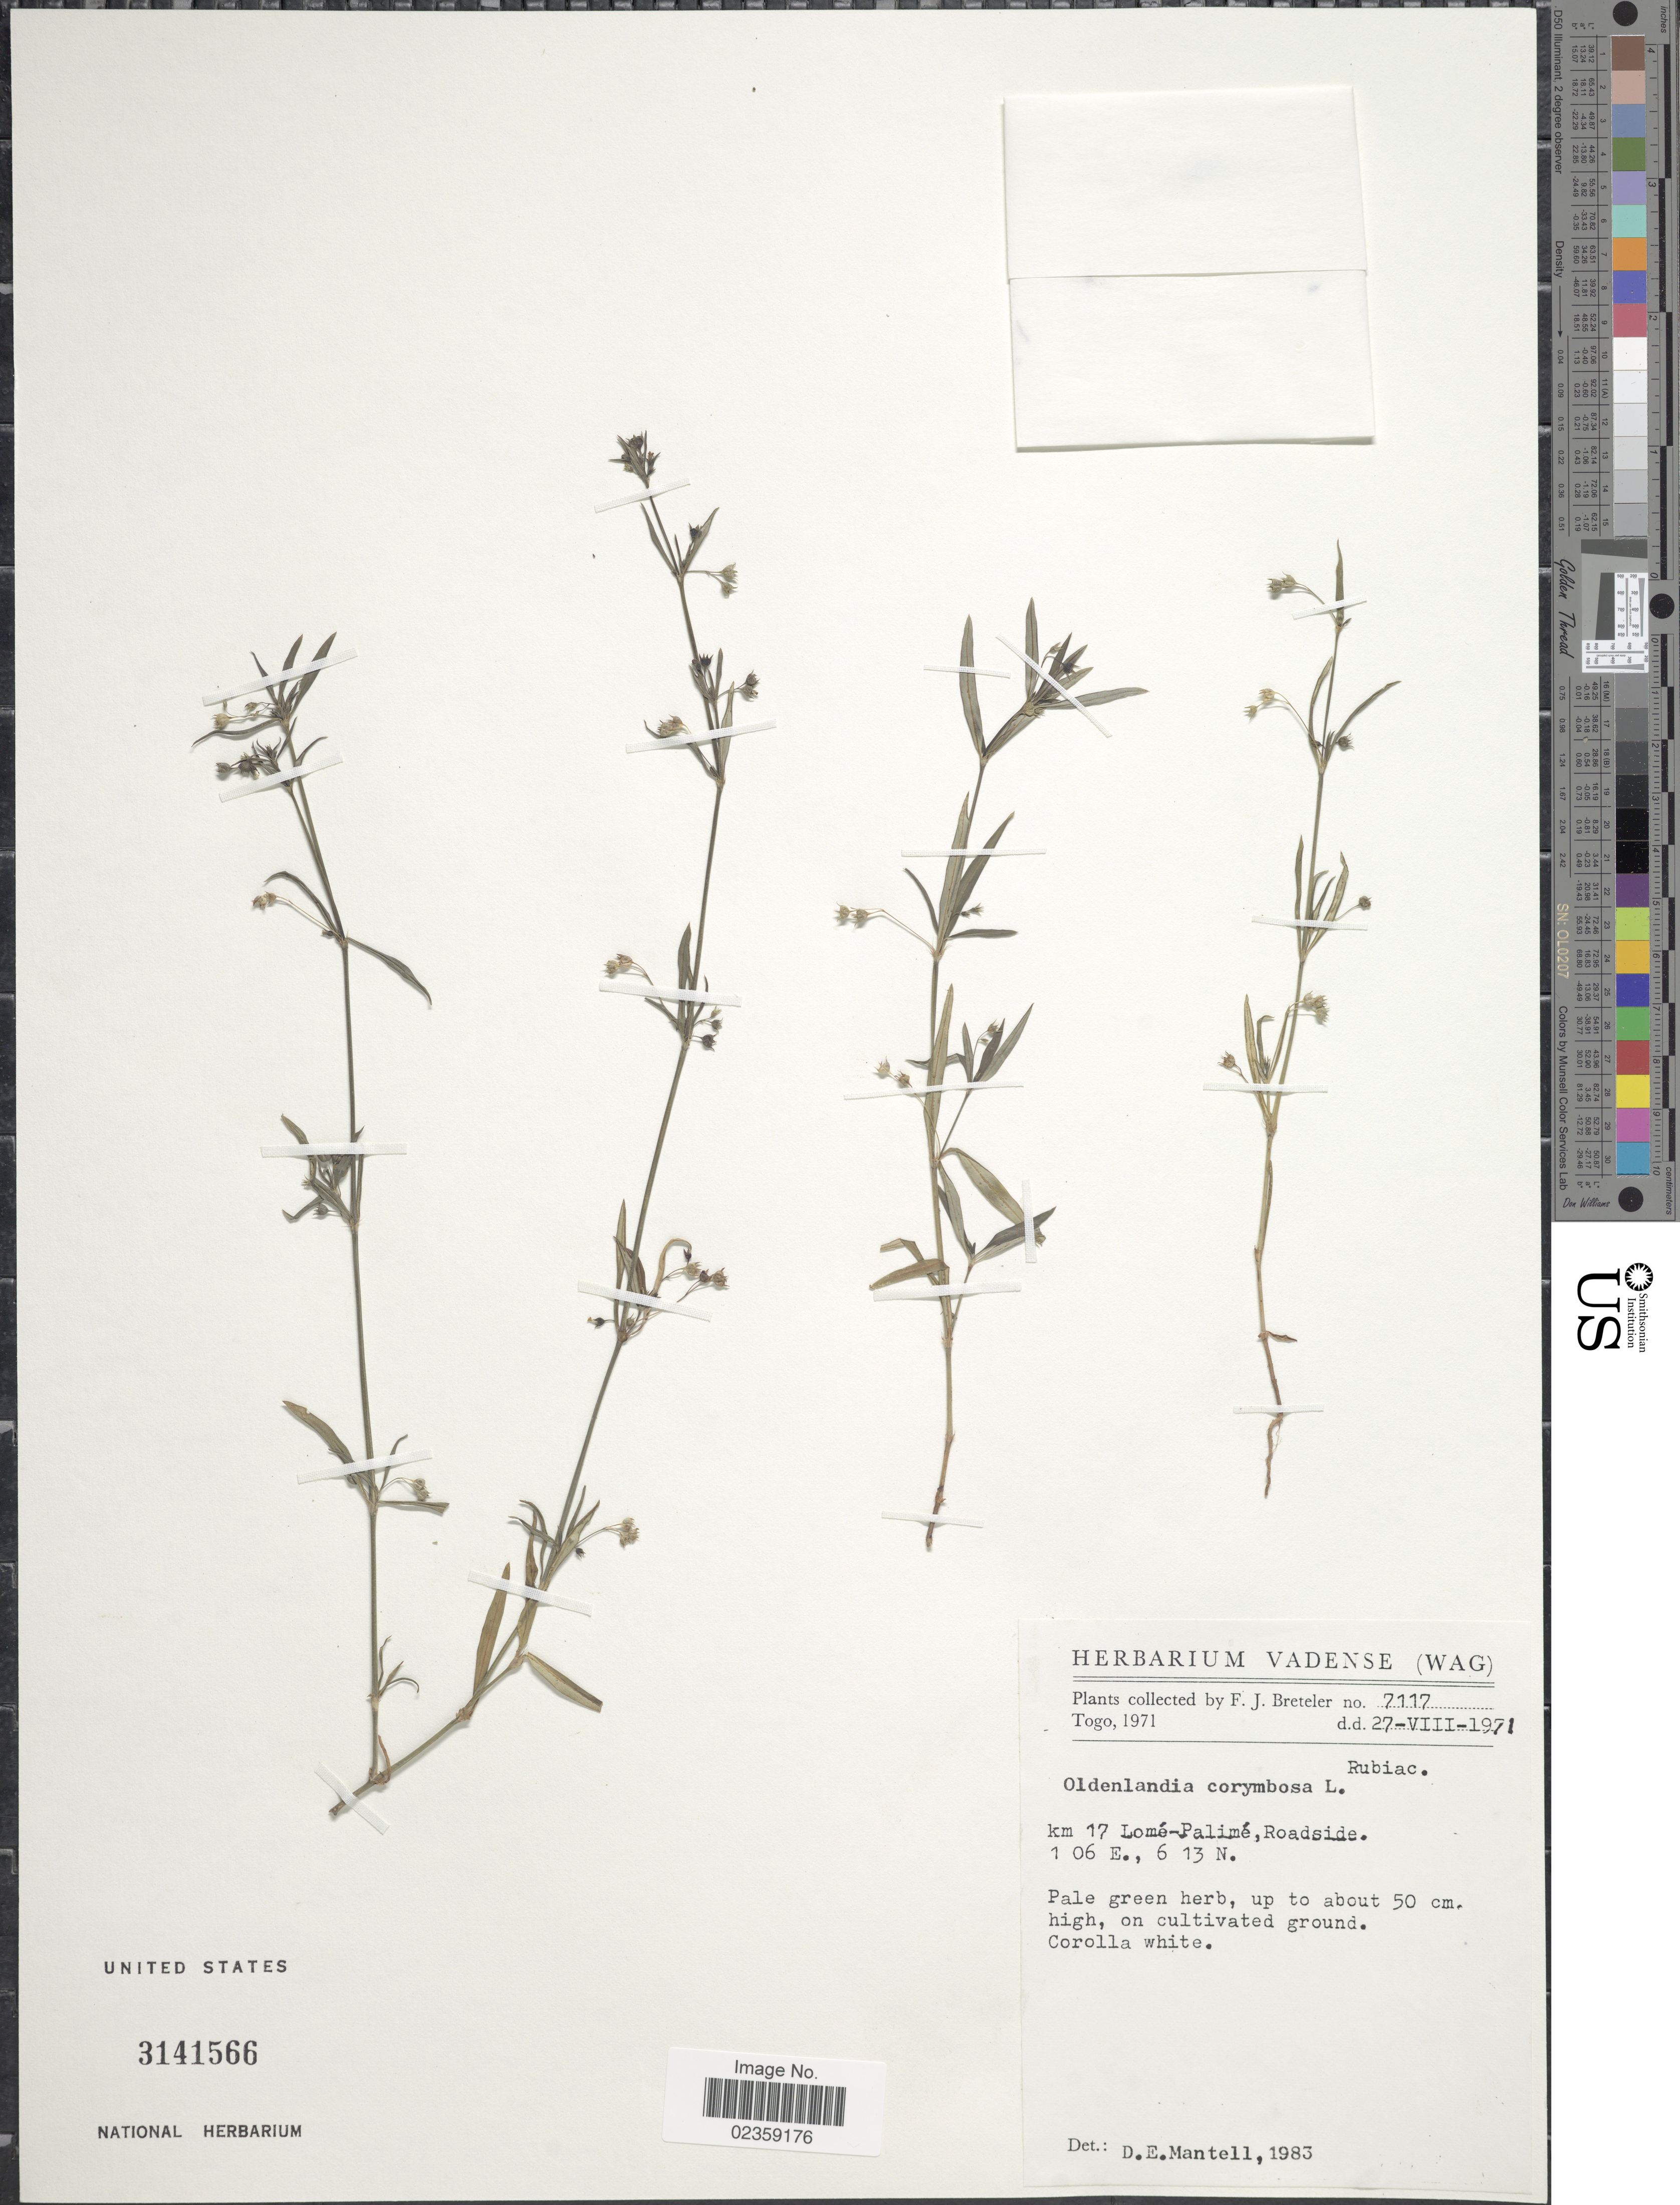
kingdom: Plantae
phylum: Tracheophyta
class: Magnoliopsida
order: Gentianales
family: Rubiaceae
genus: Oldenlandia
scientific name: Oldenlandia corymbosa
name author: L.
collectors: F. J. Breteler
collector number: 7117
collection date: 1971-08-27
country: Togo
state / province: Maritime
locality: Km 17 Lomé-Palimé, Roadside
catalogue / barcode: US 3141566